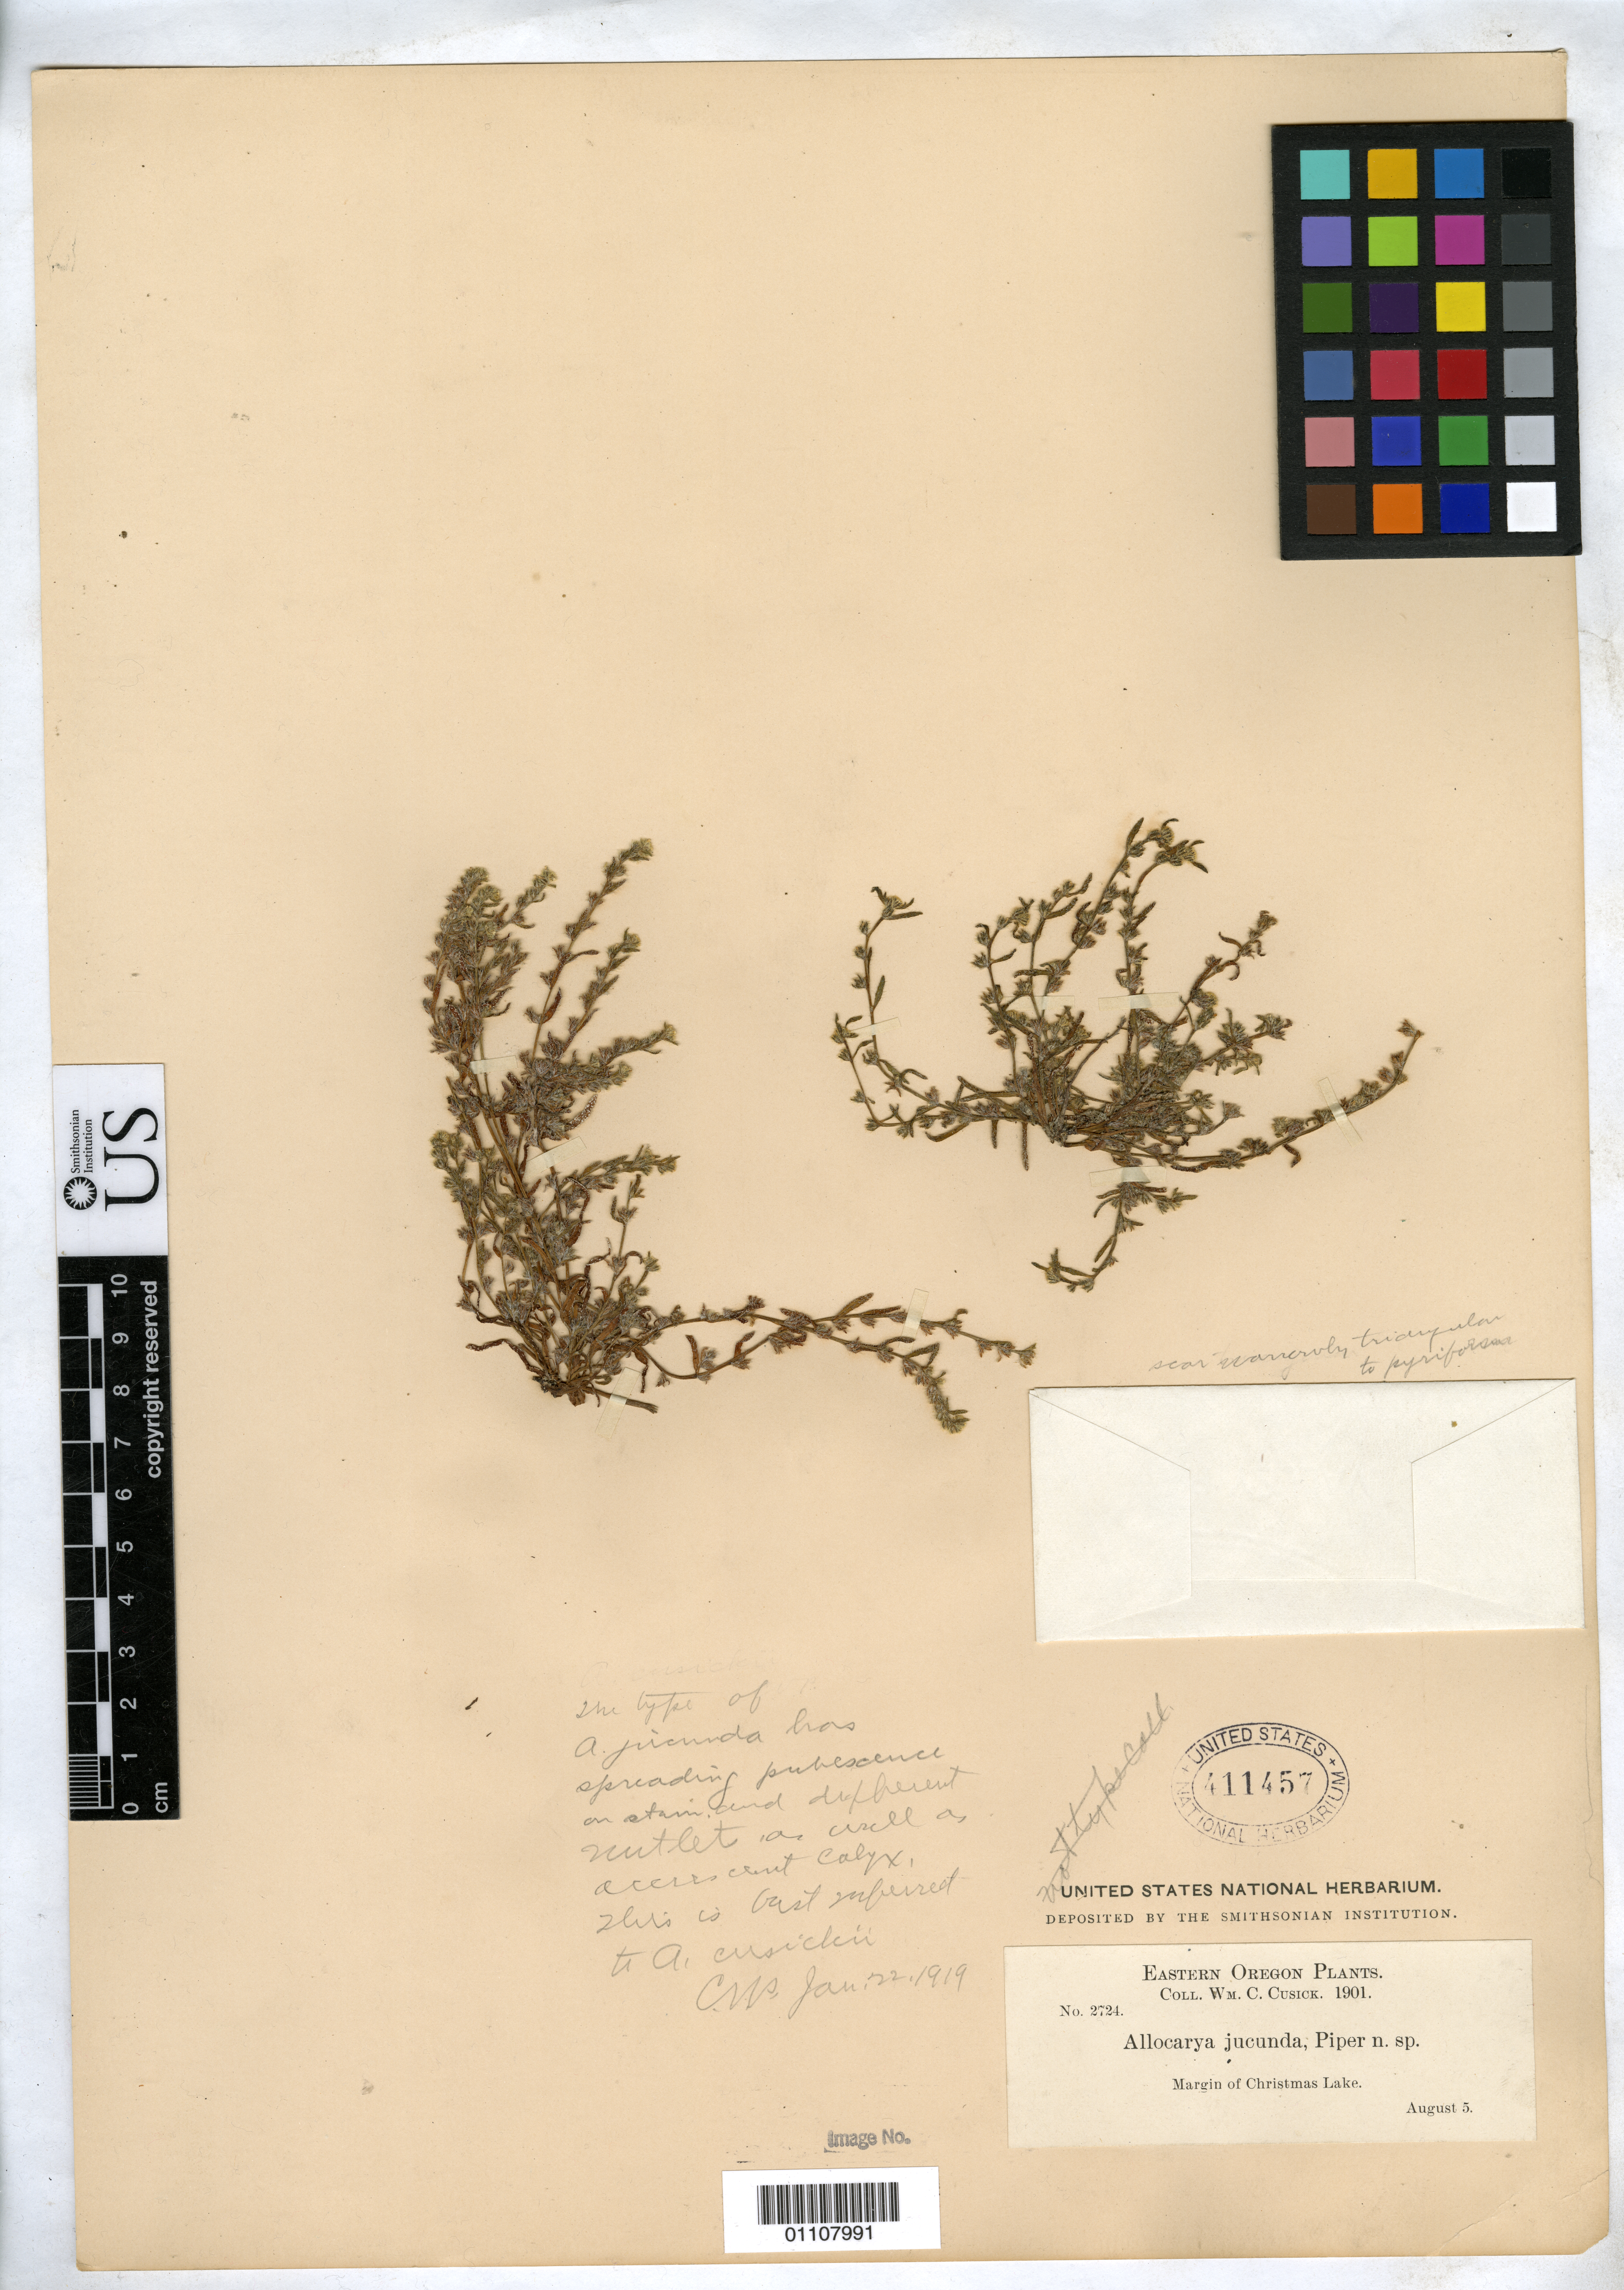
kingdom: Plantae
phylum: Tracheophyta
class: Magnoliopsida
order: Boraginales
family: Boraginaceae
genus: Allocarya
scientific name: Allocarya jucunda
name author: Piper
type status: Syntype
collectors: W. C. Cusick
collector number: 2724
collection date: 1901-08-05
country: United States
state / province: Oregon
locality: Margin of Christmas Lake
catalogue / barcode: US 411457